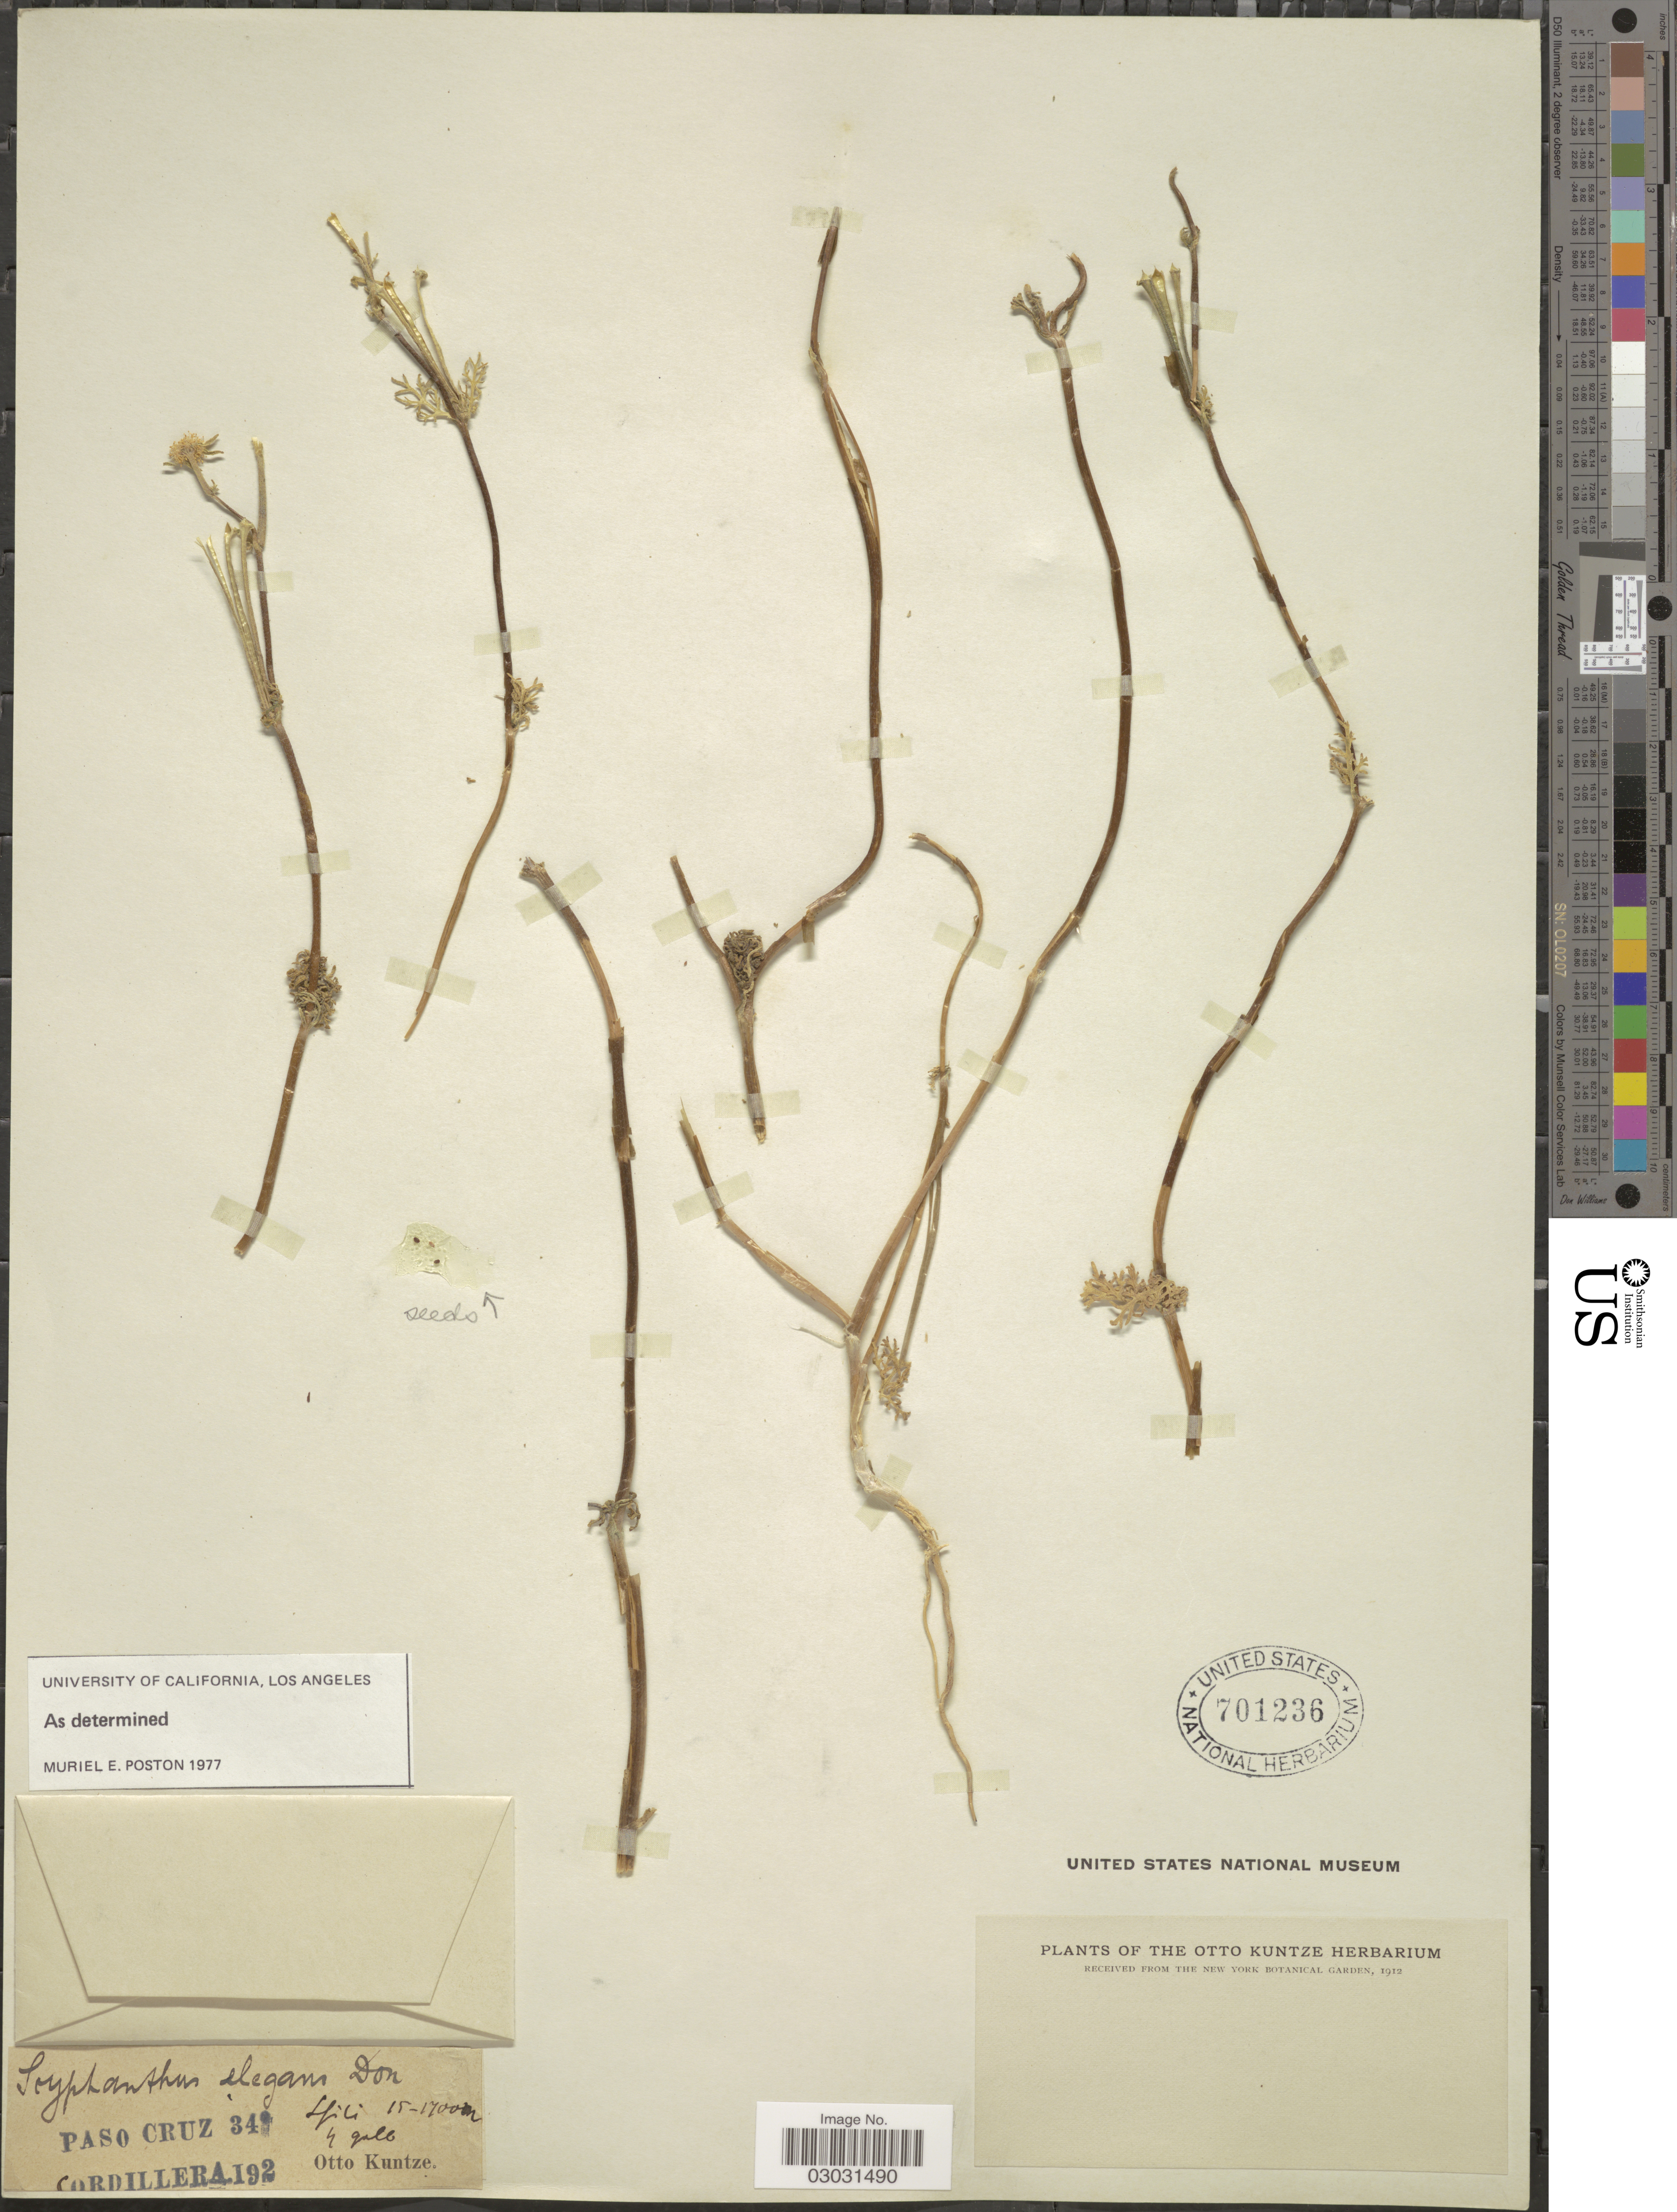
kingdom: Plantae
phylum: Tracheophyta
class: Magnoliopsida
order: Cornales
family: Loasaceae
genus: Scyphanthus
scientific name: Scyphanthus elegans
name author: D. Don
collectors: C.E.O. Kuntze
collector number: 192?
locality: Paso Cruz 34°. Cordillera.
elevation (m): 1500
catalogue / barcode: US 701236